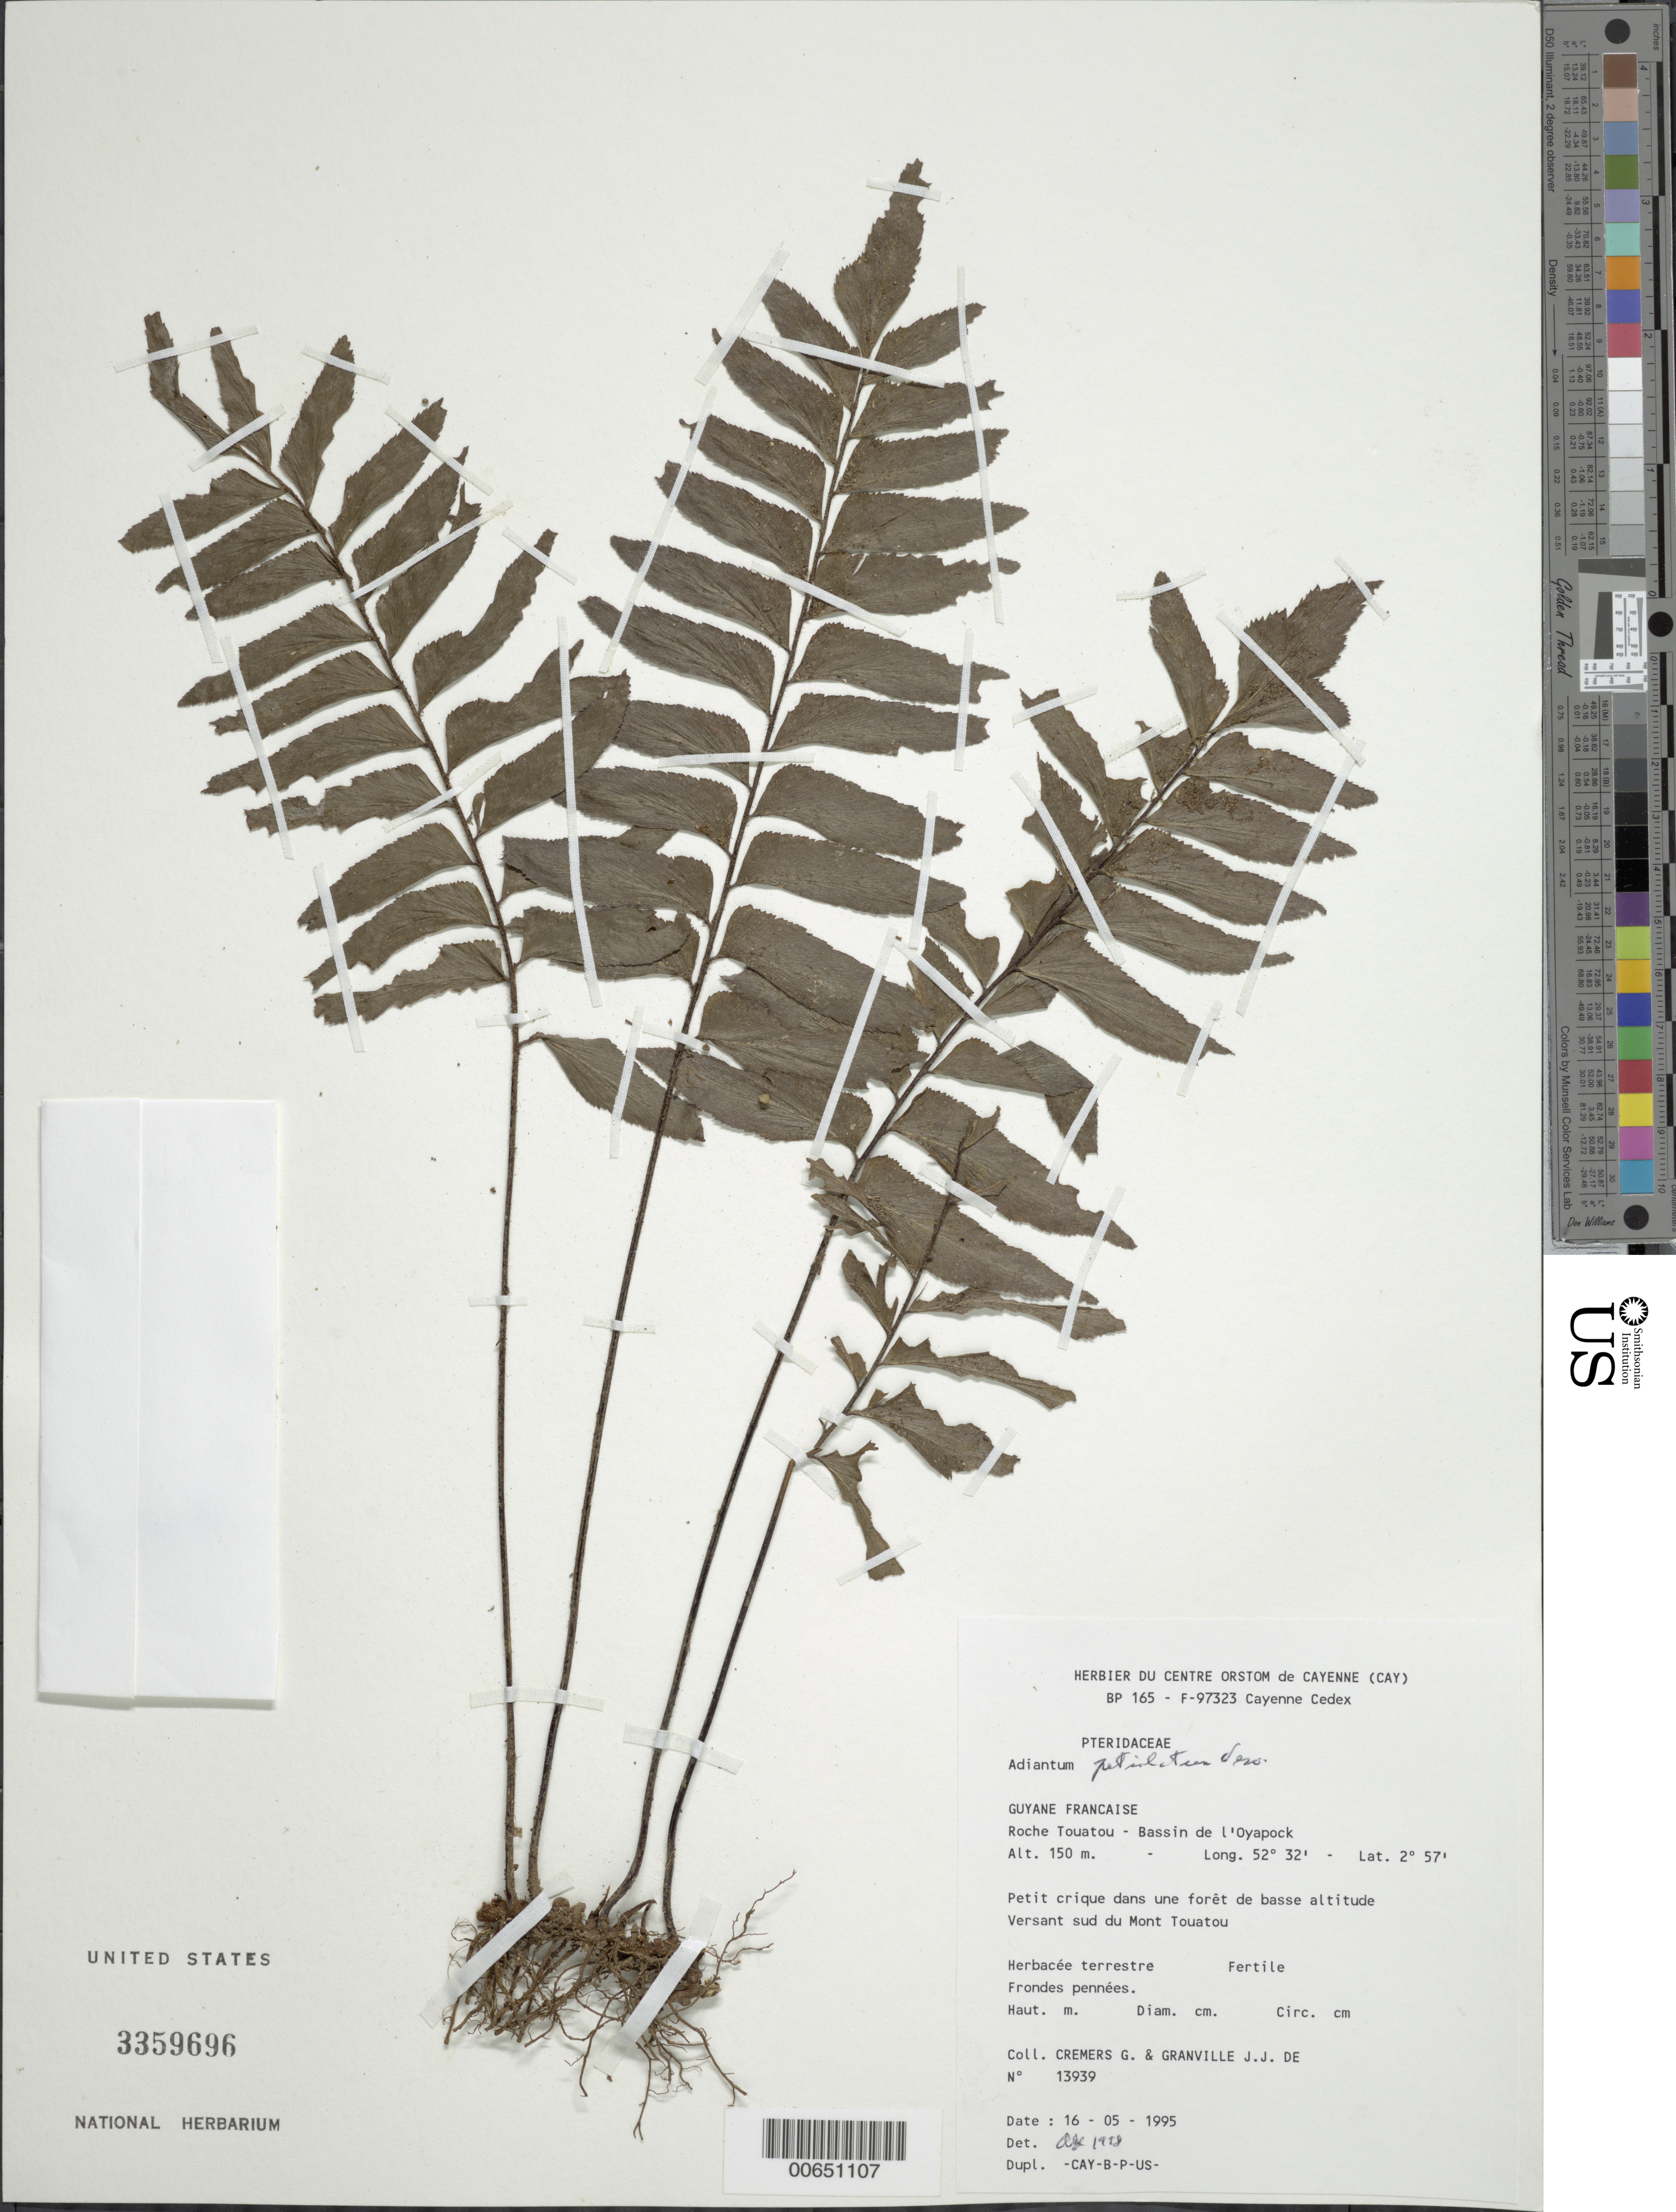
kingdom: Plantae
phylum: Tracheophyta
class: Polypodiopsida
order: Polypodiales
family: Pteridaceae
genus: Adiantum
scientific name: Adiantum petiolatum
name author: Desv.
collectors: G. Cremers & J.-J. de Granville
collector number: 13939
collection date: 1995-05-16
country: French Guiana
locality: Roche Touatou - Bassin de l' Oyapock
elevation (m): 150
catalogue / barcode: US 3359696